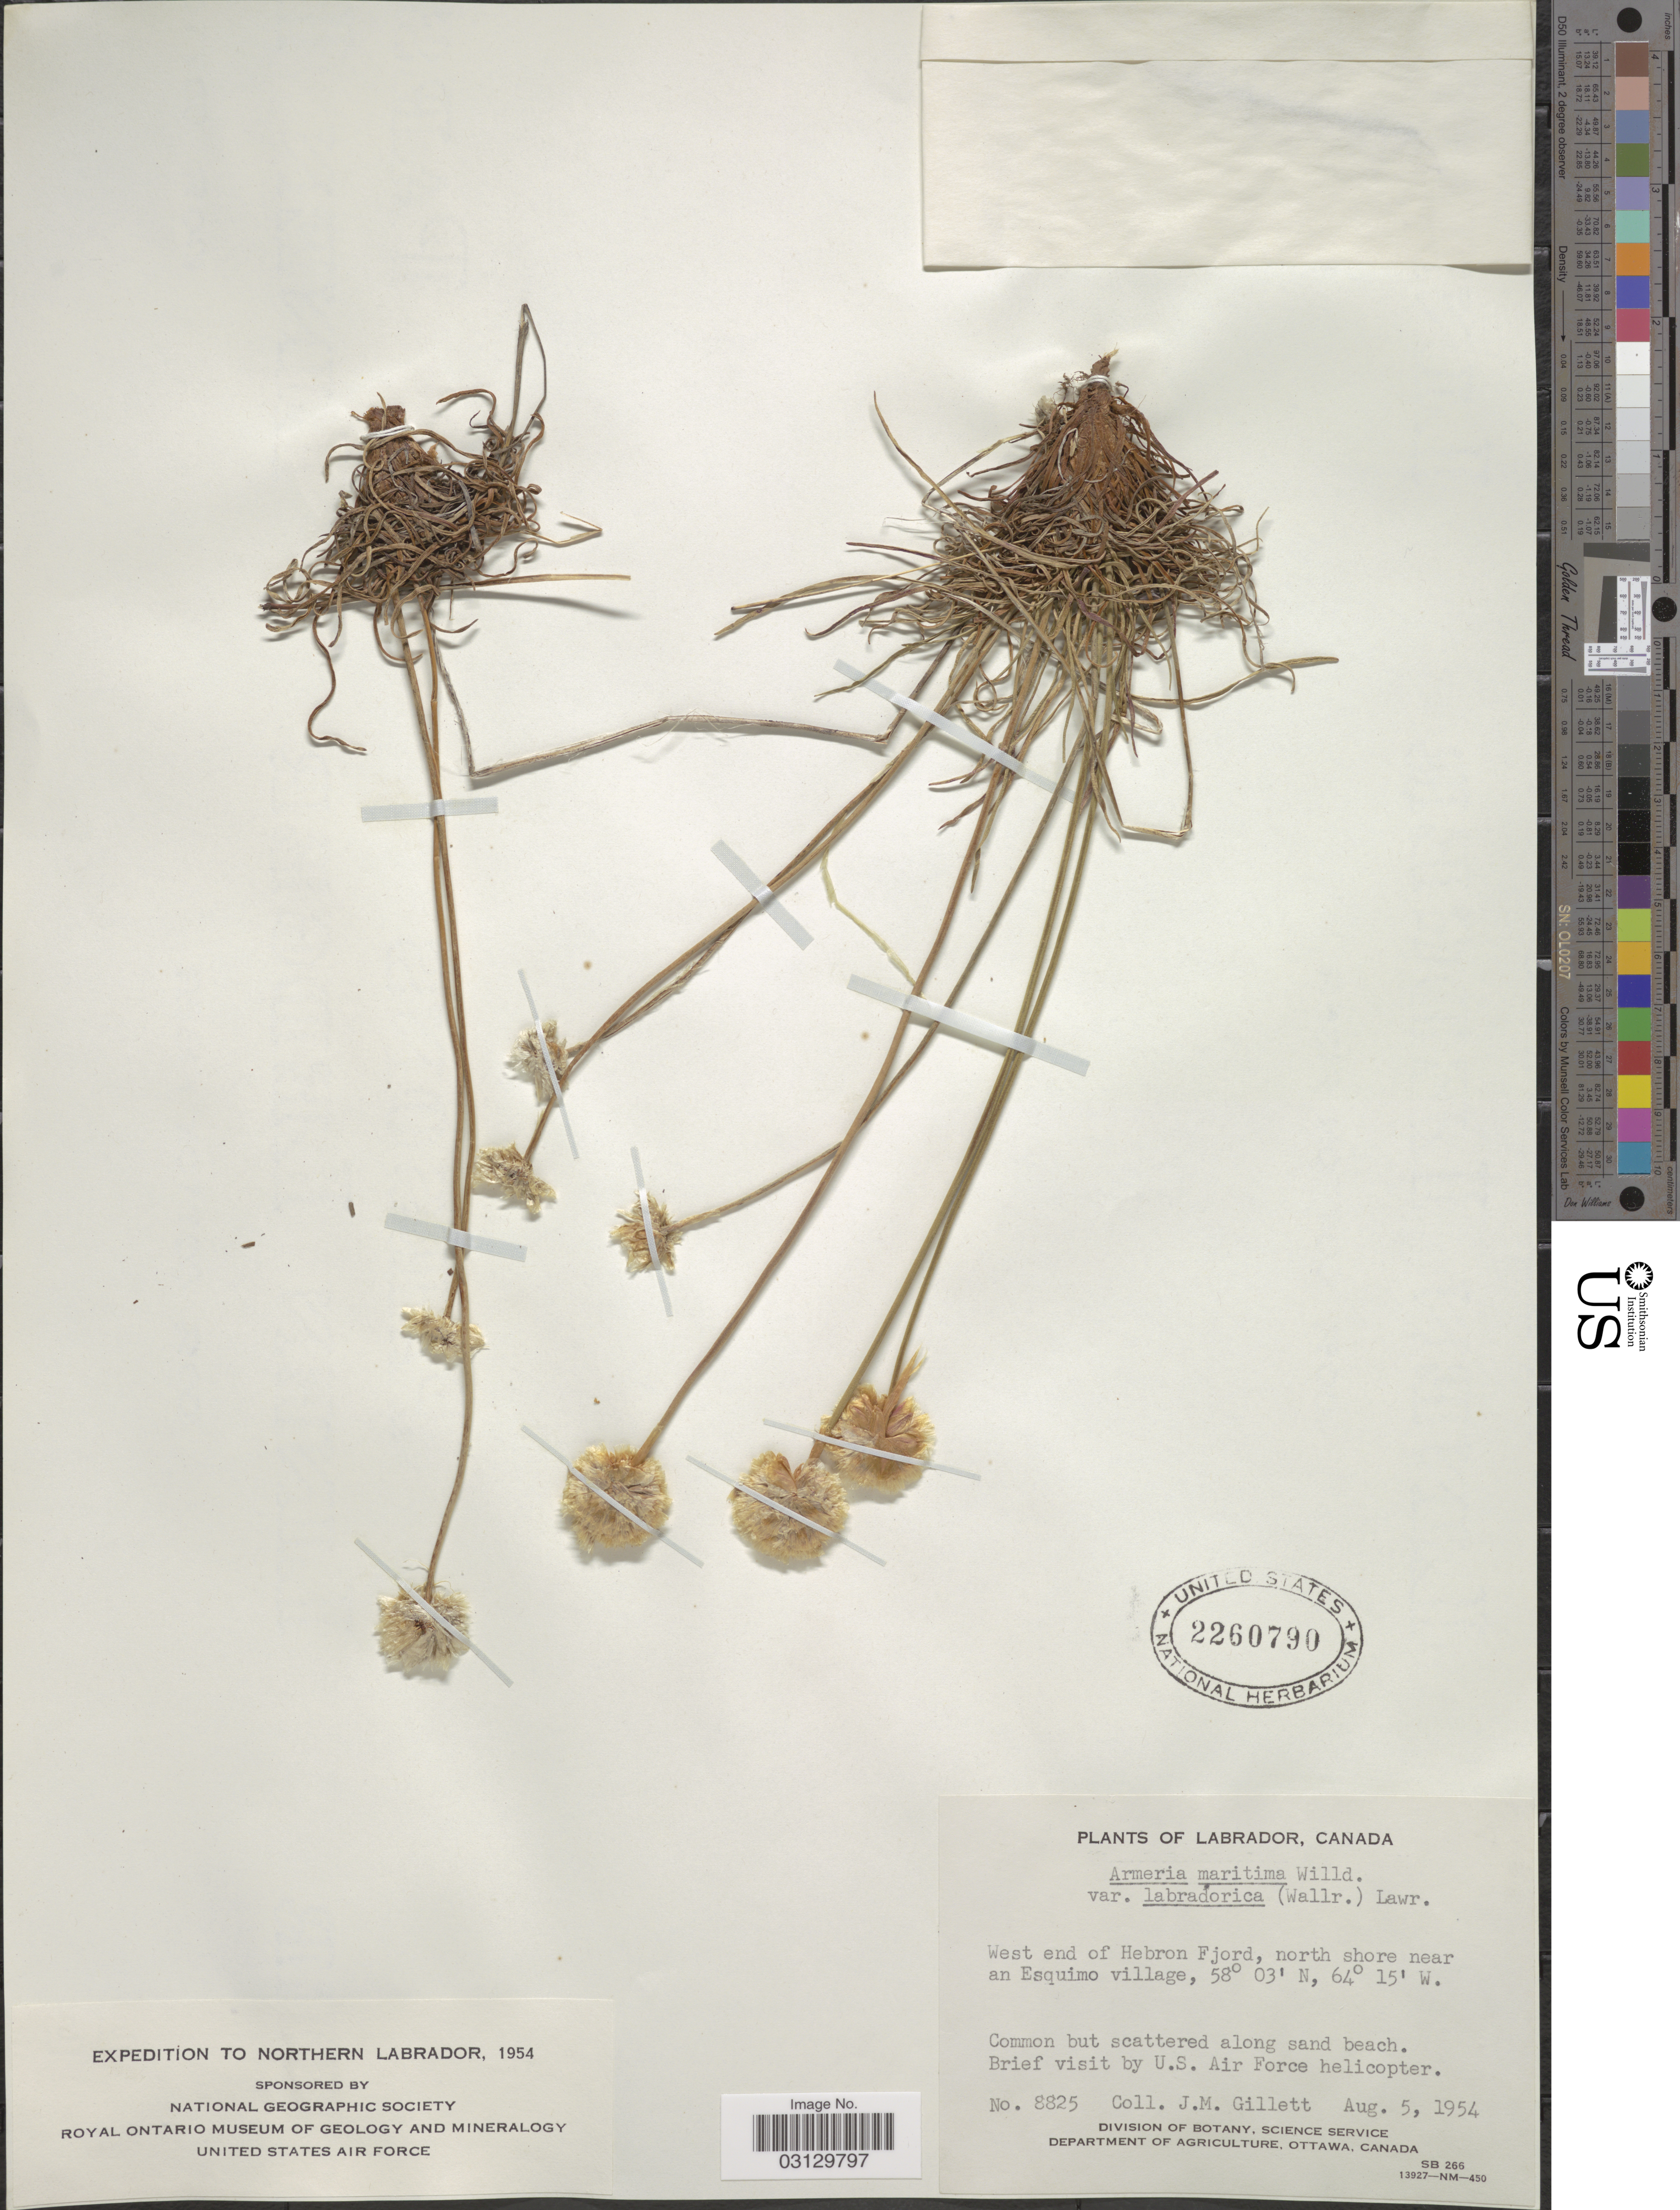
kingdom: Plantae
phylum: Tracheophyta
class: Magnoliopsida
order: Caryophyllales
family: Plumbaginaceae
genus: Armeria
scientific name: Armeria maritima subsp. sibirica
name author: (Turcz. ex Boiss.) Nyman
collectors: J. M. Gillett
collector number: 8825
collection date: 1954-08-05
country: Canada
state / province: Newfoundland and Labrador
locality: Northern Labrador. West end of Hebron Fjord, north shore near an Esquimo village.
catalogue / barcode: US 2260790